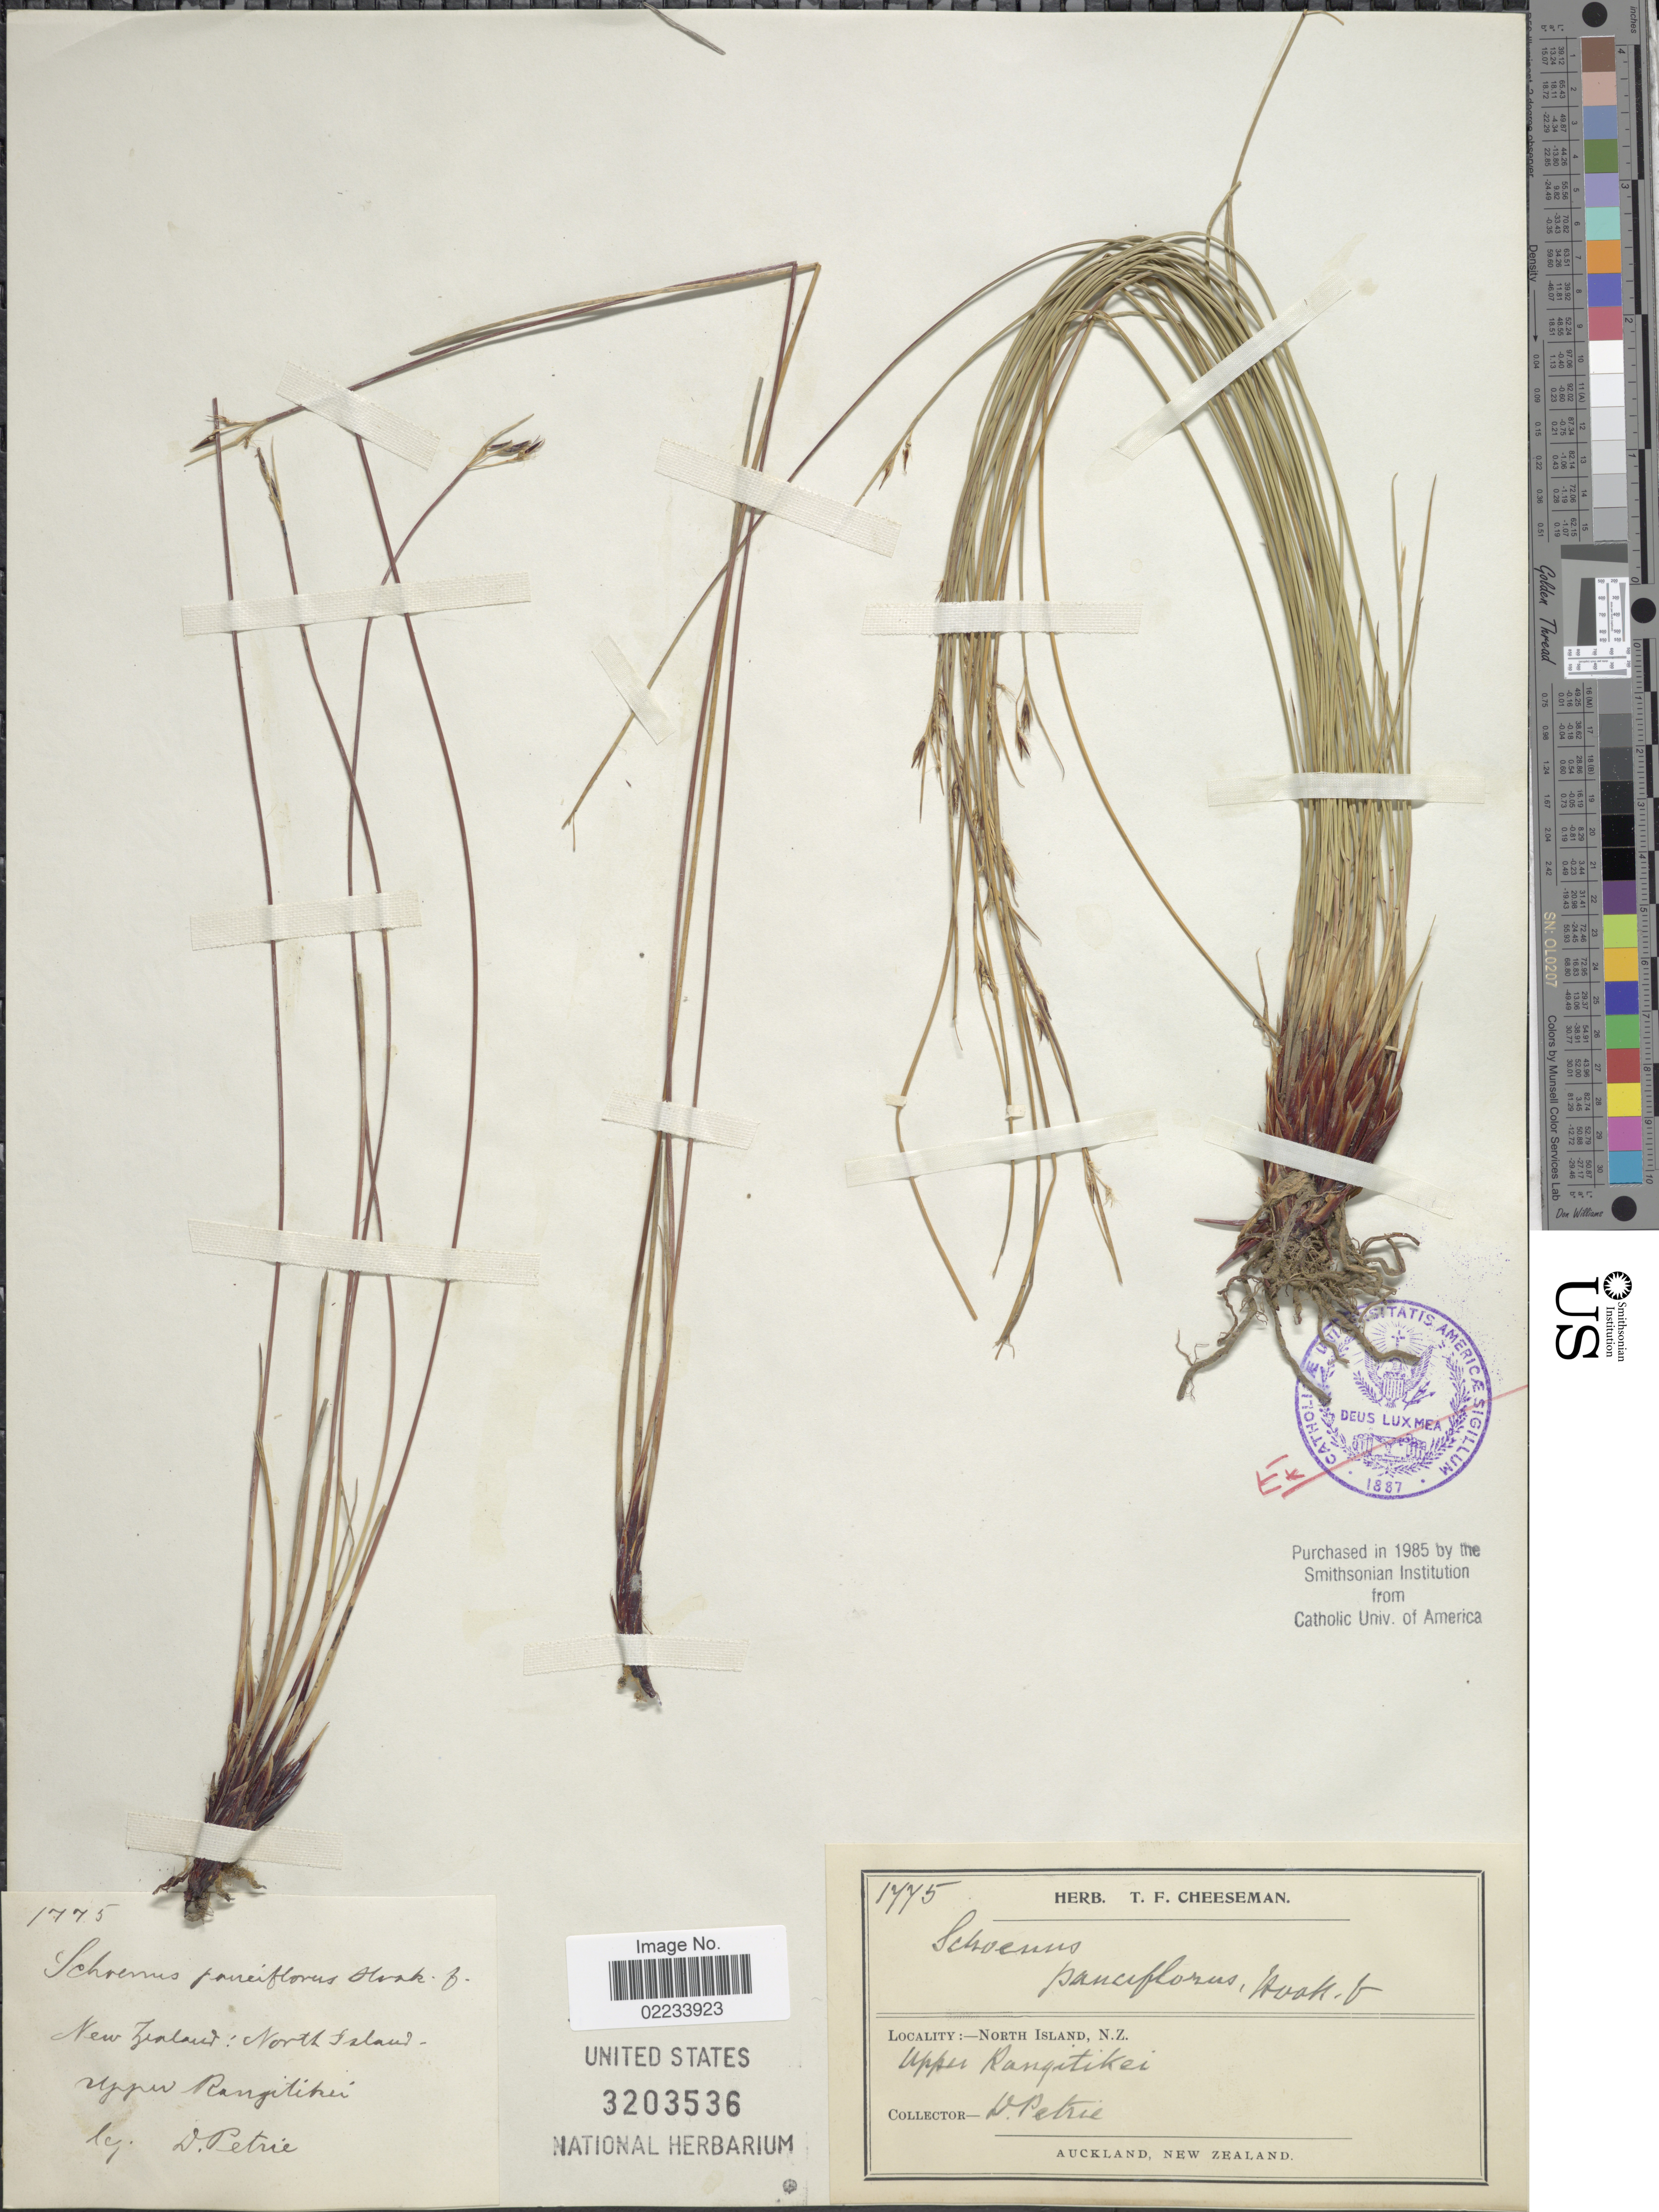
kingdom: Plantae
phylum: Tracheophyta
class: Liliopsida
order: Poales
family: Cyperaceae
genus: Schoenus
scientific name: Schoenus pauciflorus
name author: (Hook. f.) Hook. f.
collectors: D. Petrie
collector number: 1775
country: New Zealand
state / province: Manawatu-Wanganui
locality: North Island, Upper Rangitikei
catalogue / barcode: US 3203536